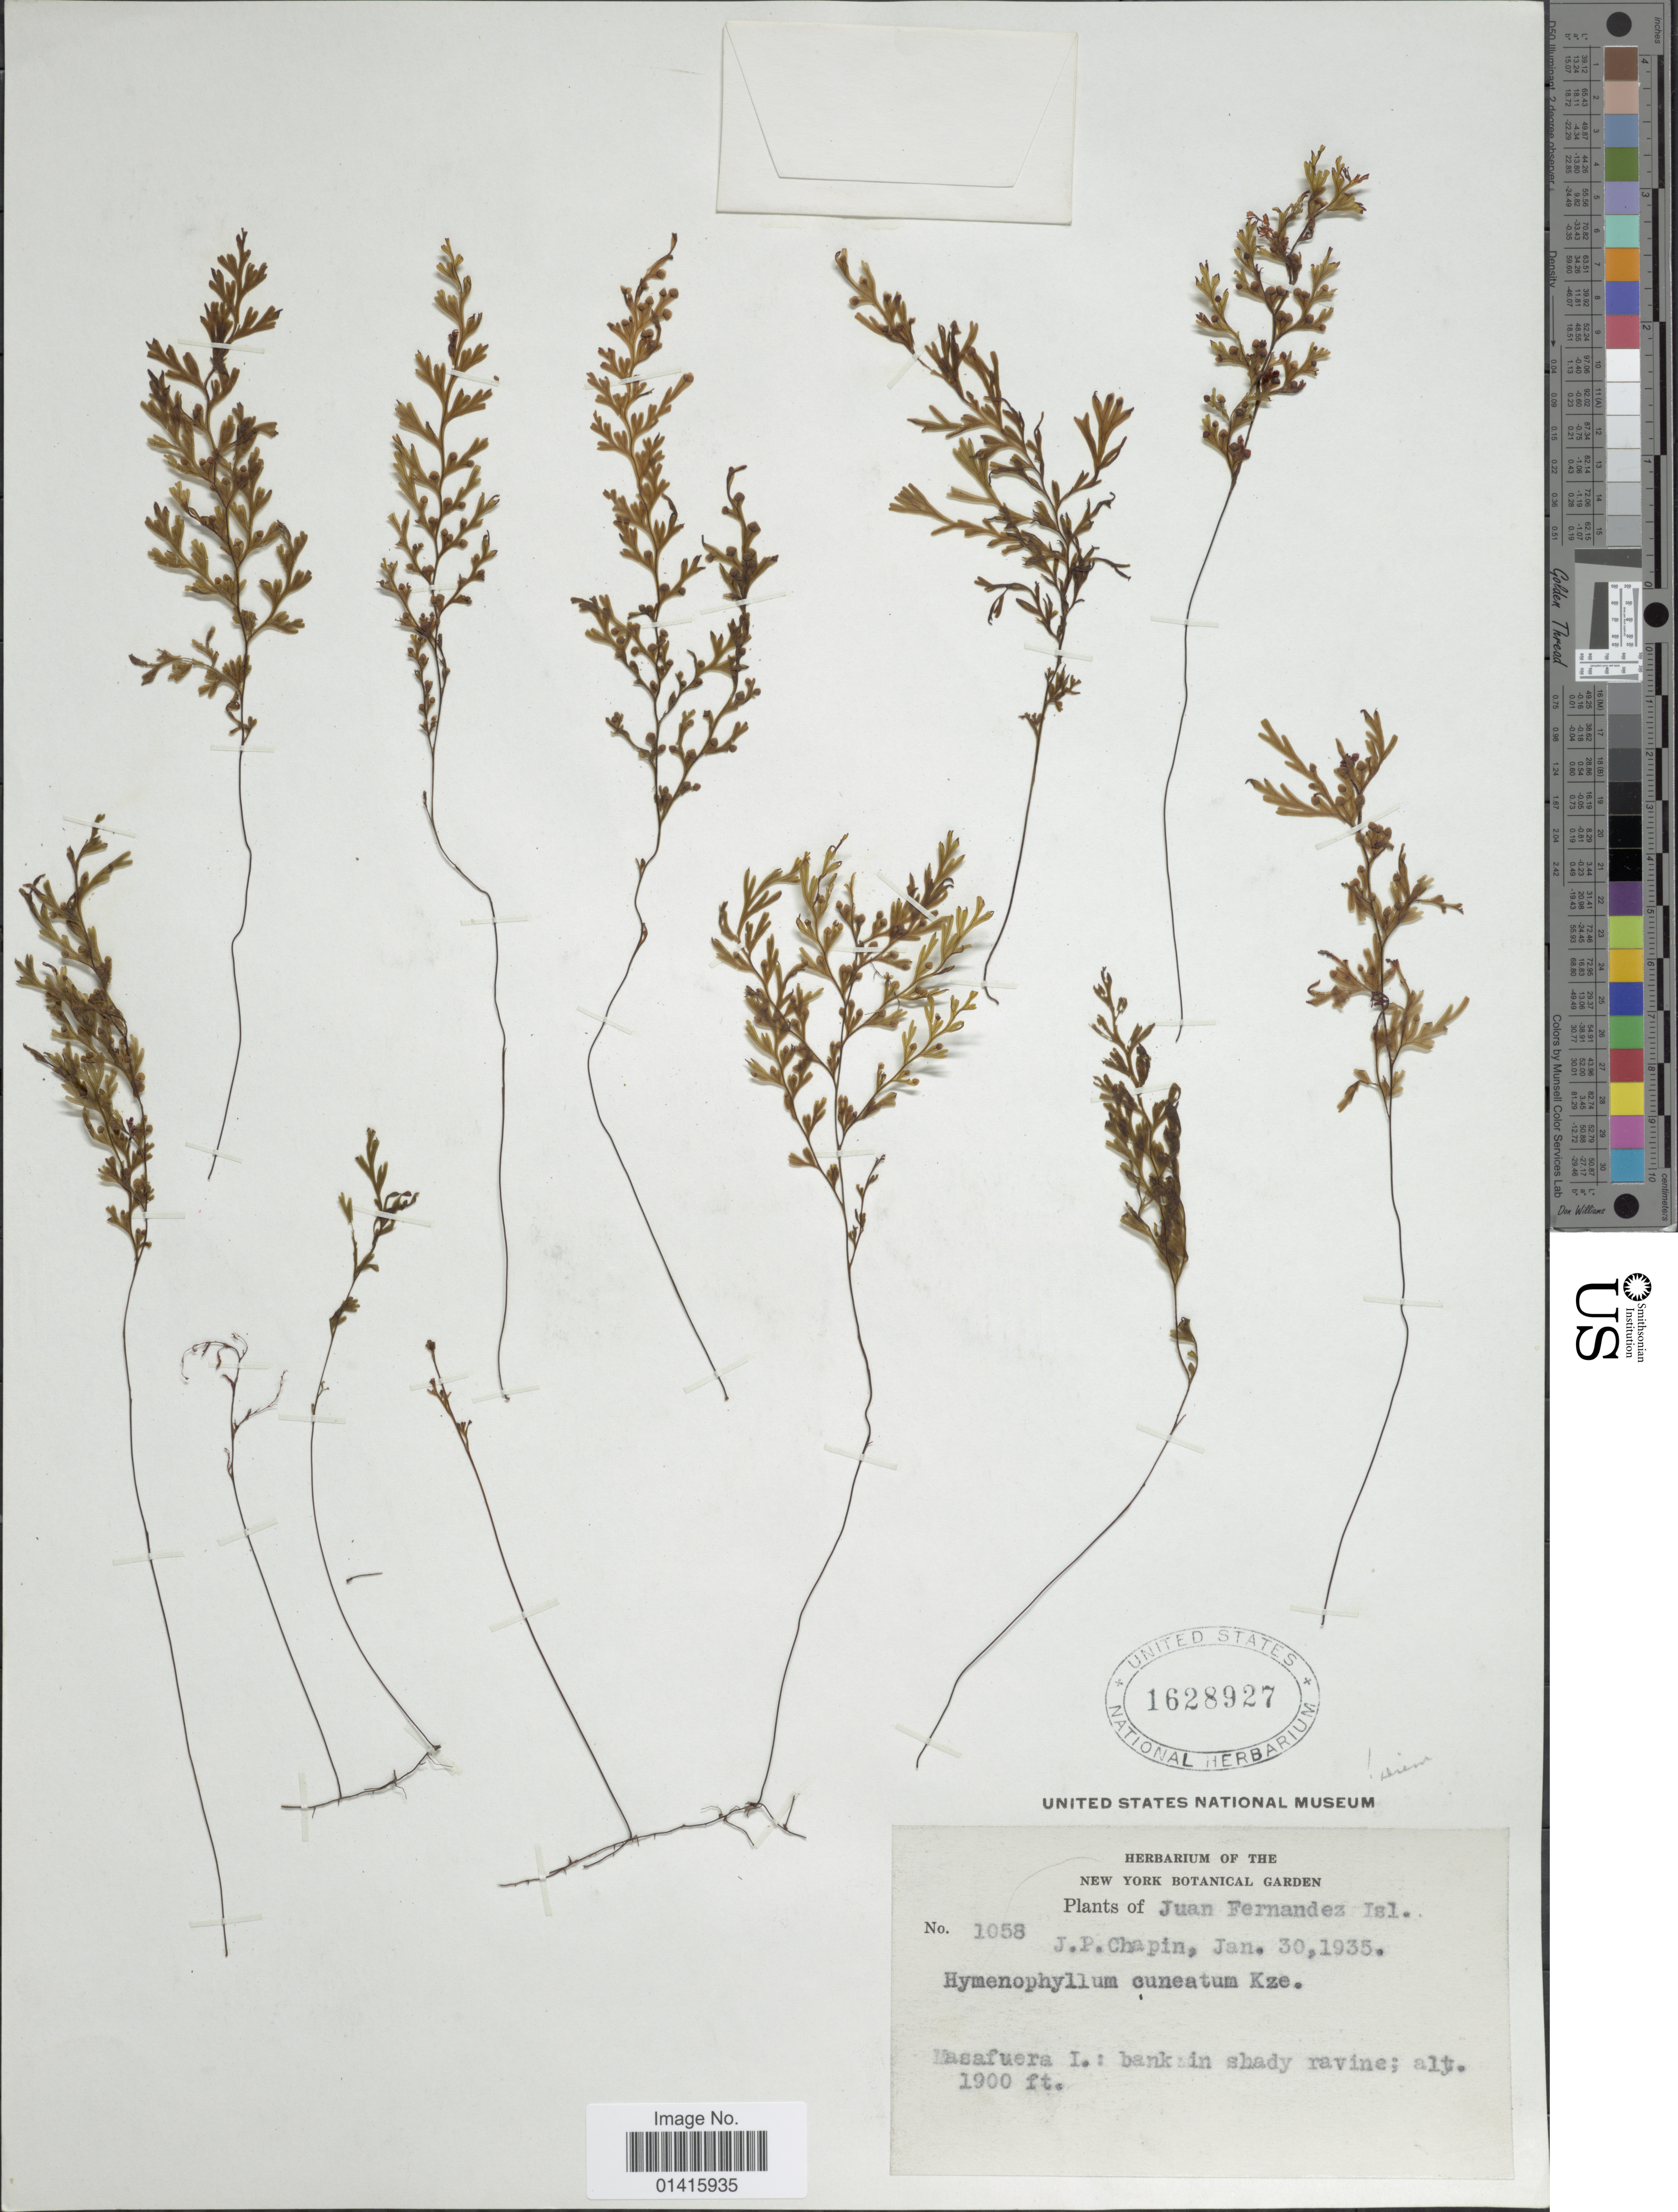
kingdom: Plantae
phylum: Tracheophyta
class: Polypodiopsida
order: Hymenophyllales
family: Hymenophyllaceae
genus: Hymenophyllum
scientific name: Hymenophyllum cuneatum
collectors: J. Chapin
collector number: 1058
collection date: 1935-01-30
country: Chile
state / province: Valparaíso (V)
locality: Flora of Juan Fernandez Isl. Masafuera I.: banks in shady ravine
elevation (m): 579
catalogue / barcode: US 1628927